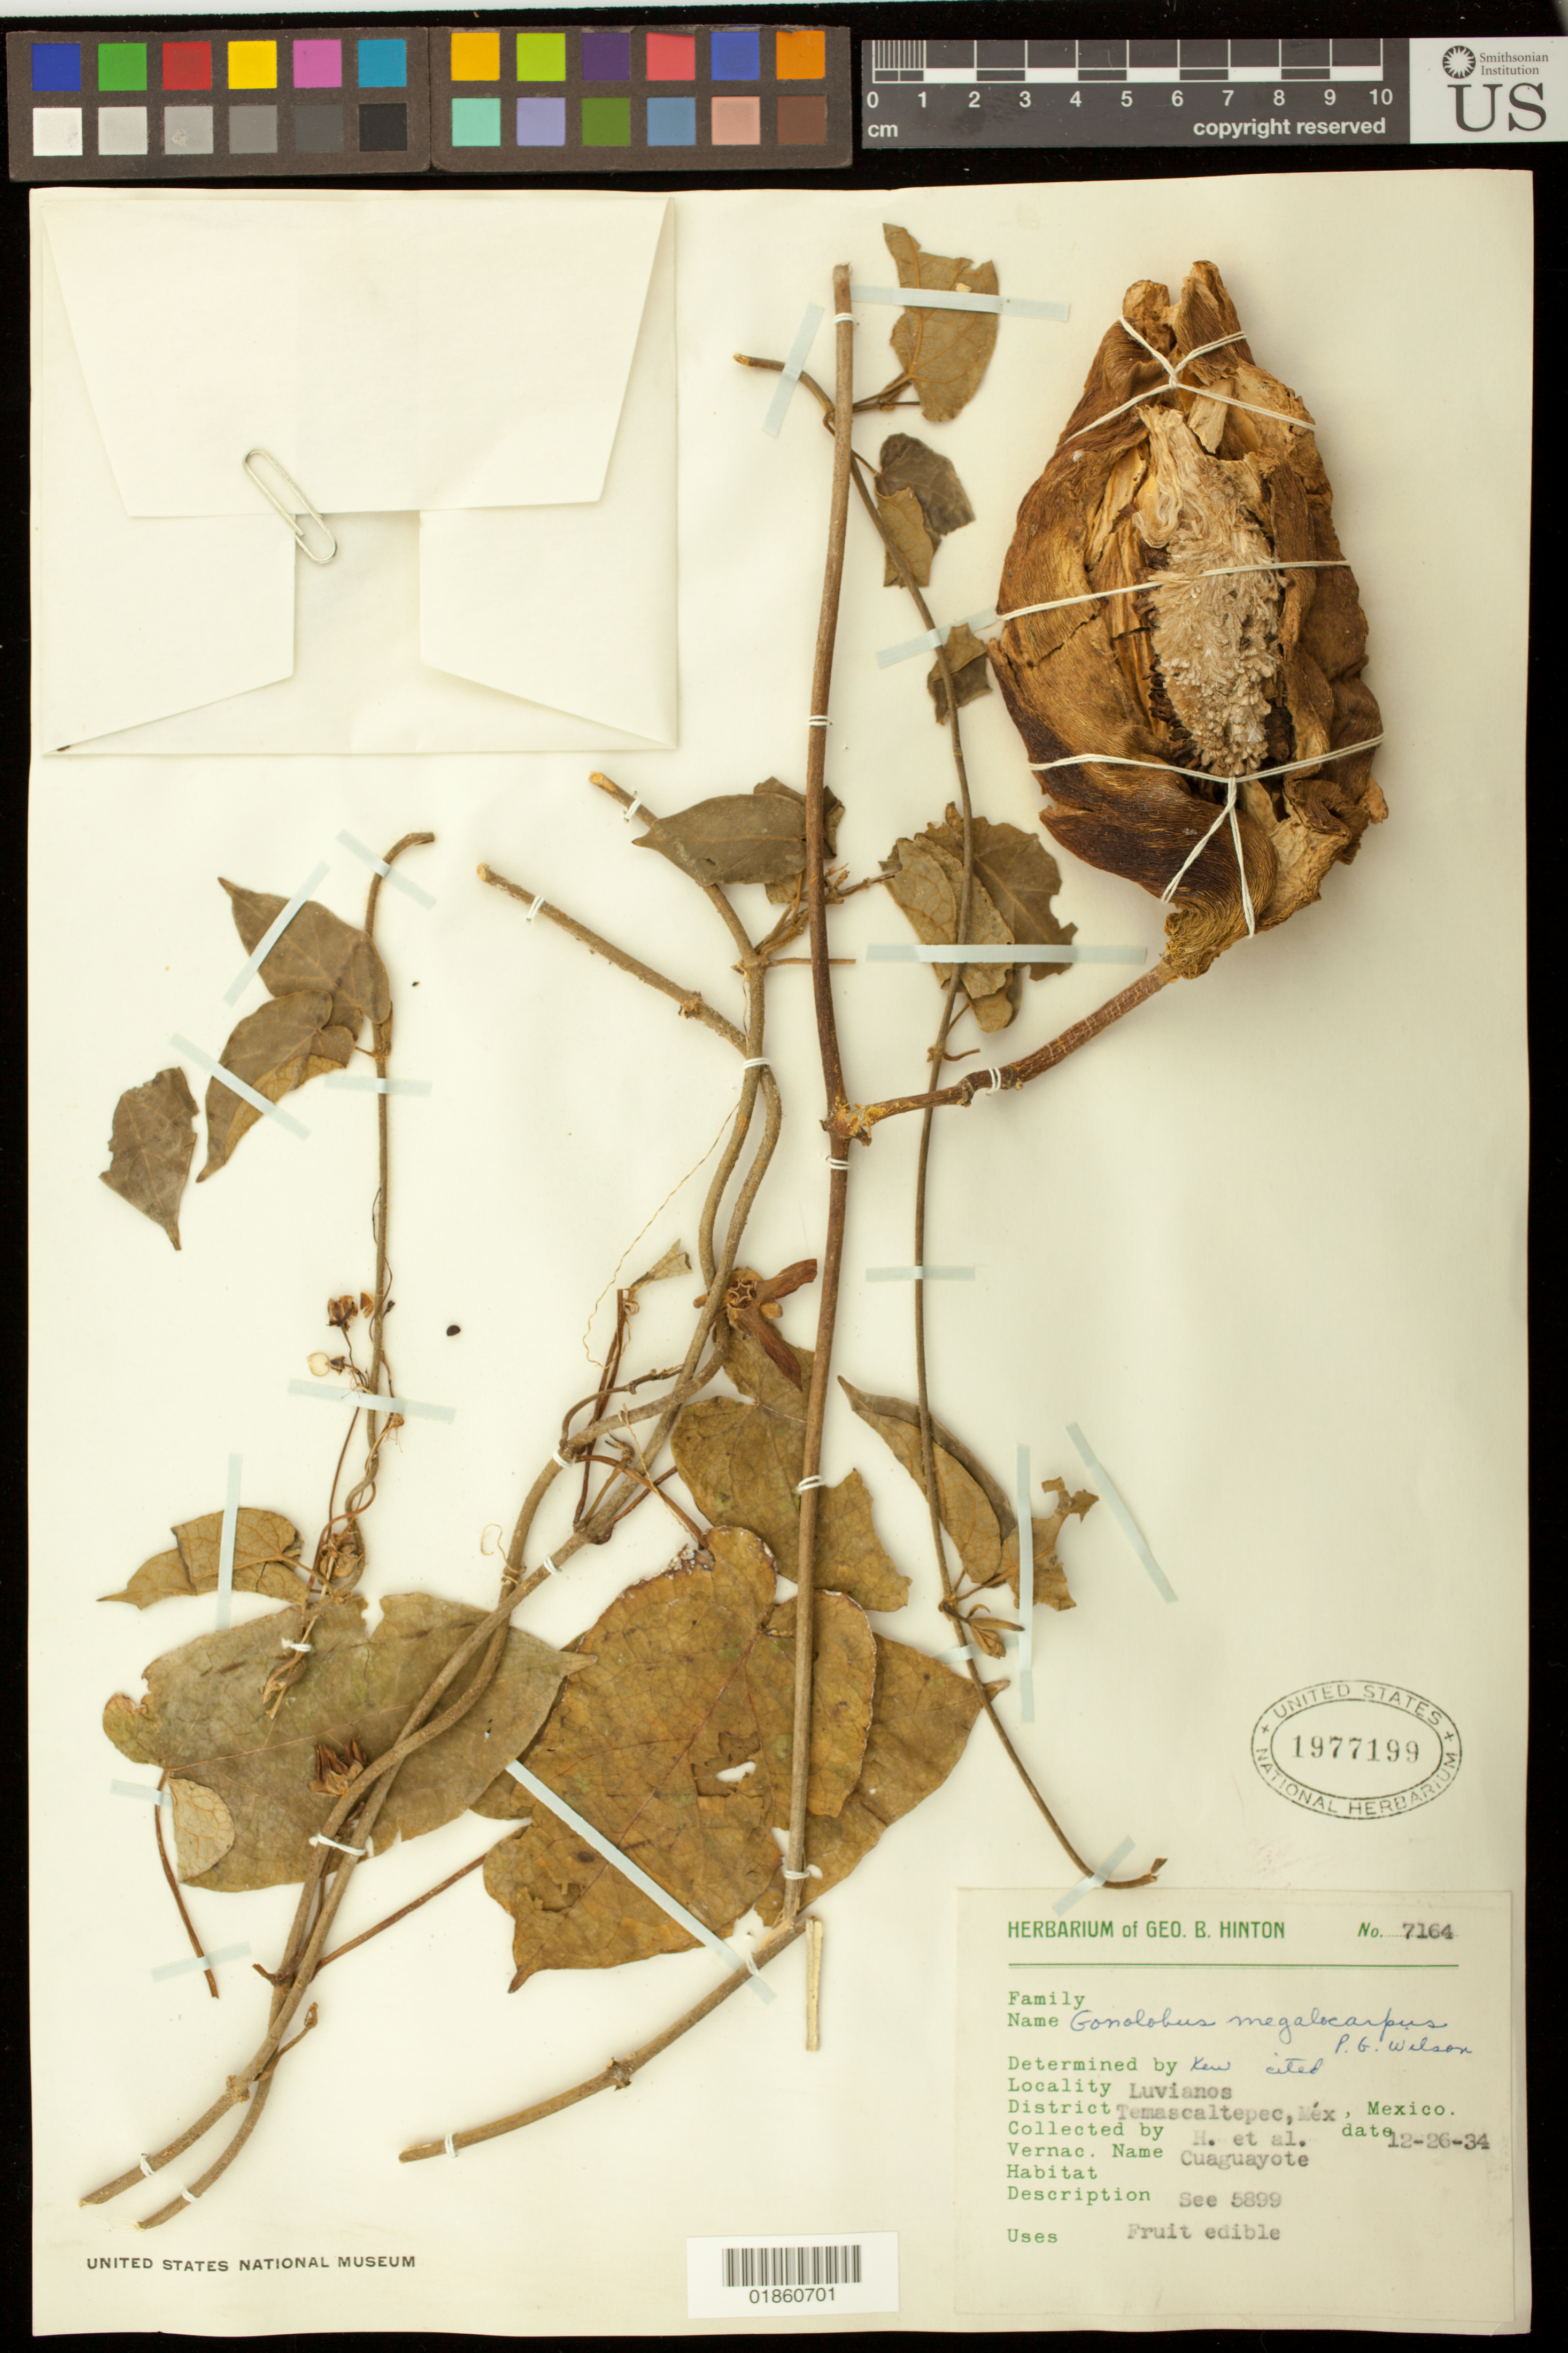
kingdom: Plantae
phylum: Tracheophyta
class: Magnoliopsida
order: Gentianales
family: Apocynaceae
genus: Gonolobus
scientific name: Gonolobus megalocarpus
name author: Paul G. Wilson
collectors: G. B. Hinton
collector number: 7164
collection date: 1934-12-26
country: Mexico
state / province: México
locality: Luvianos, Temascaltepec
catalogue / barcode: US 1977199